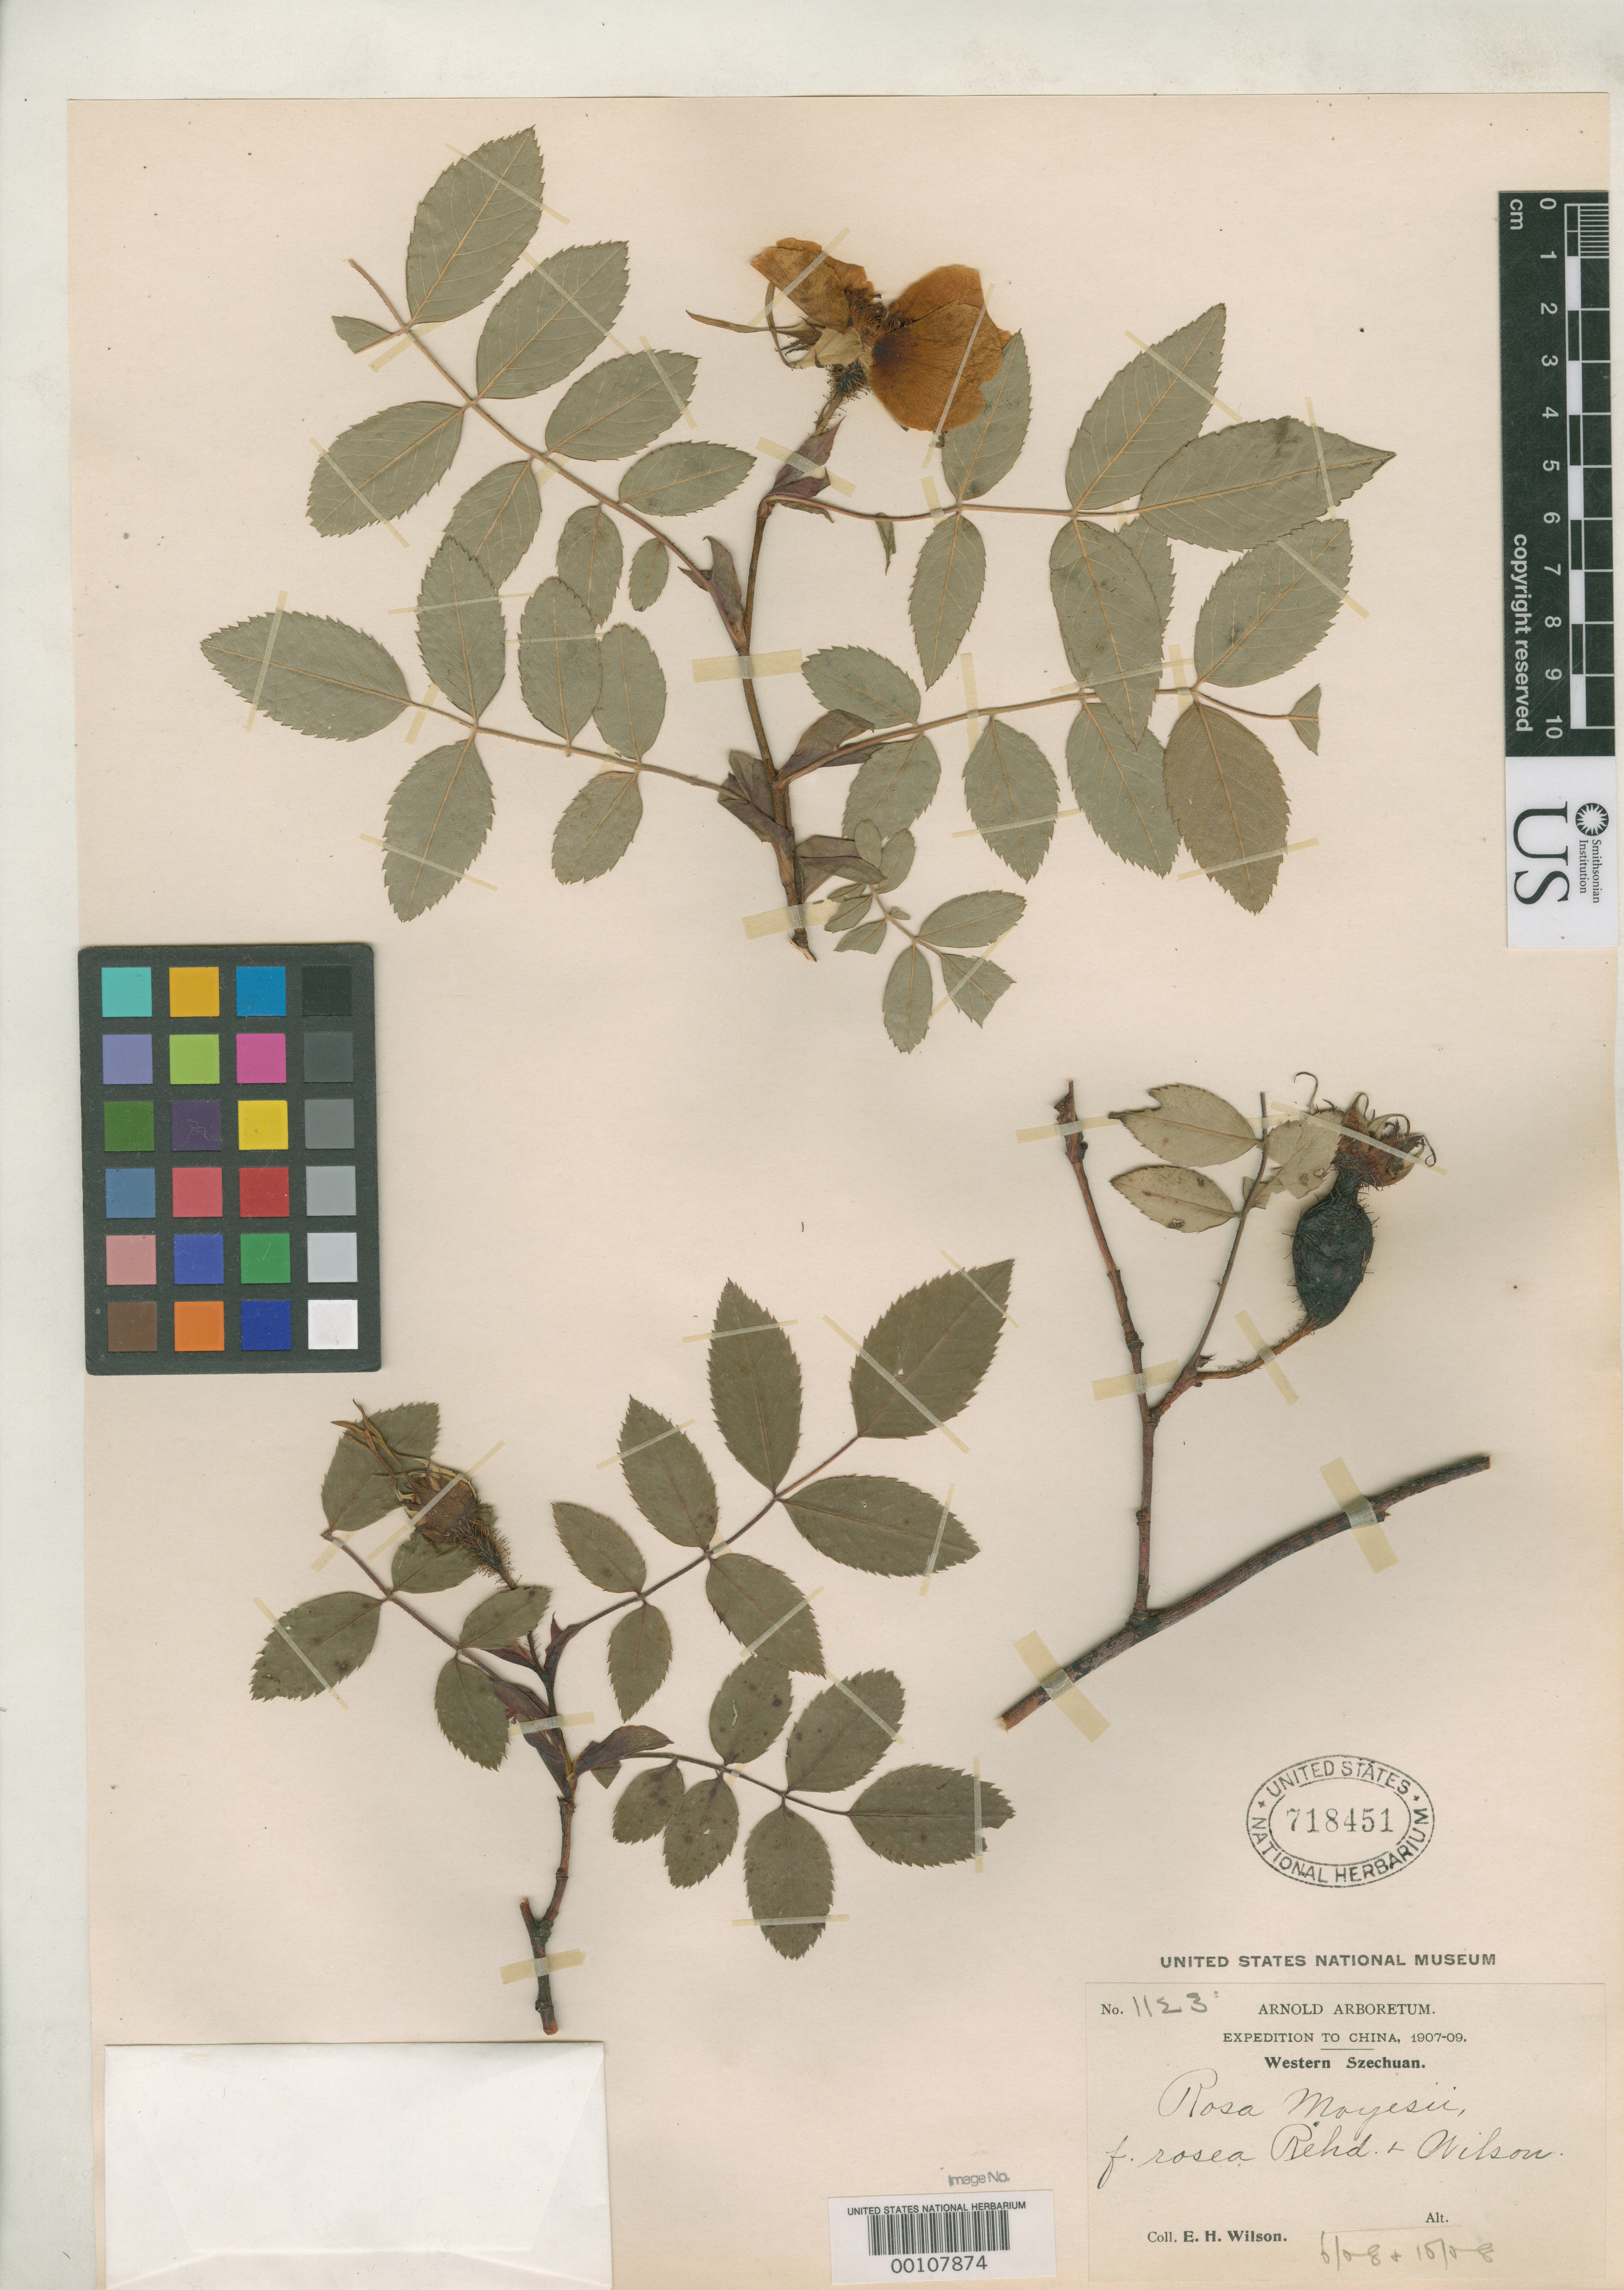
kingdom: Plantae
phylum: Tracheophyta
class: Magnoliopsida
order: Rosales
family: Rosaceae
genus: Rosa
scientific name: Rosa moyesii var. rosea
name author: Rehder & E.H. Wilson in Sarg.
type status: Isotype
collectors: E. H. Wilson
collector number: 1123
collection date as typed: Jun 1908 and -- Oct 1908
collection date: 1908-06,1908-10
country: China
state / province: Sichuan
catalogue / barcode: US 718451